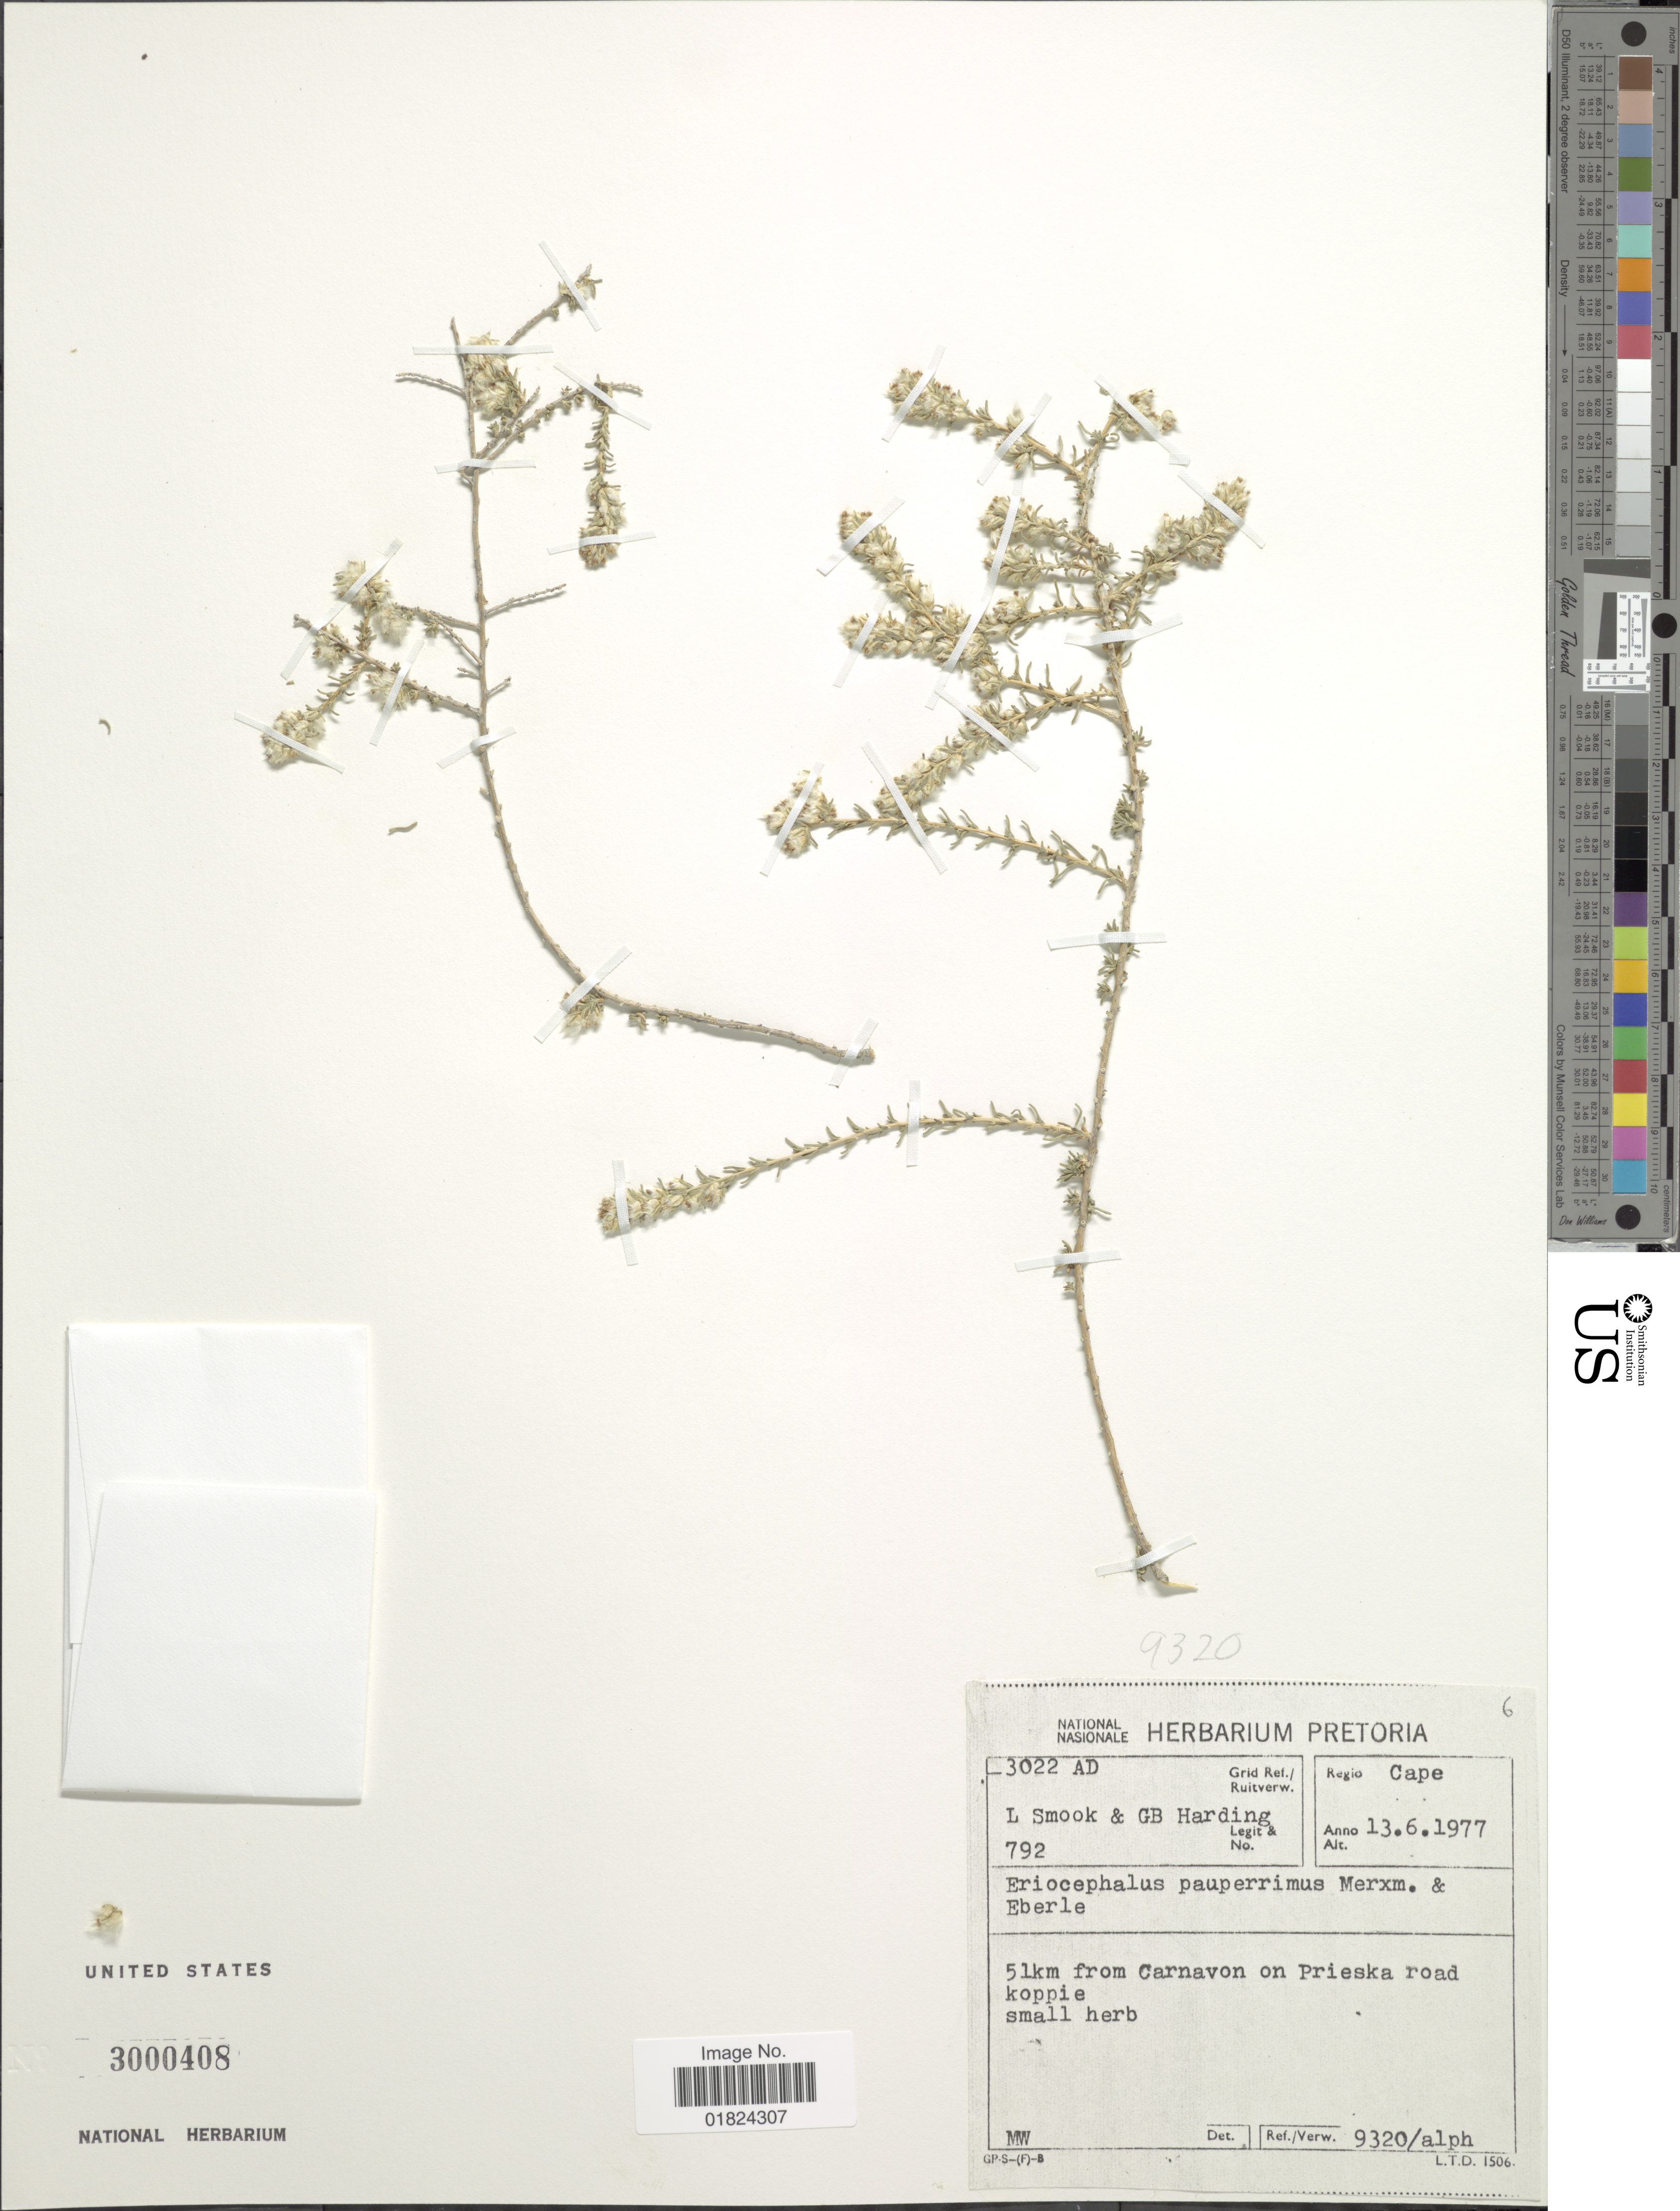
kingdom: Plantae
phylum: Tracheophyta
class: Magnoliopsida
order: Asterales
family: Asteraceae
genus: Eriocephalus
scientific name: Eriocephalus pauperrimus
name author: Merxm. & Eberle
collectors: L. Smook & G. Harding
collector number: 792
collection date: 1977-06-13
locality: Regio Cape, 51km from Carnavon on Prieska road koppie.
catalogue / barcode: US 3000408